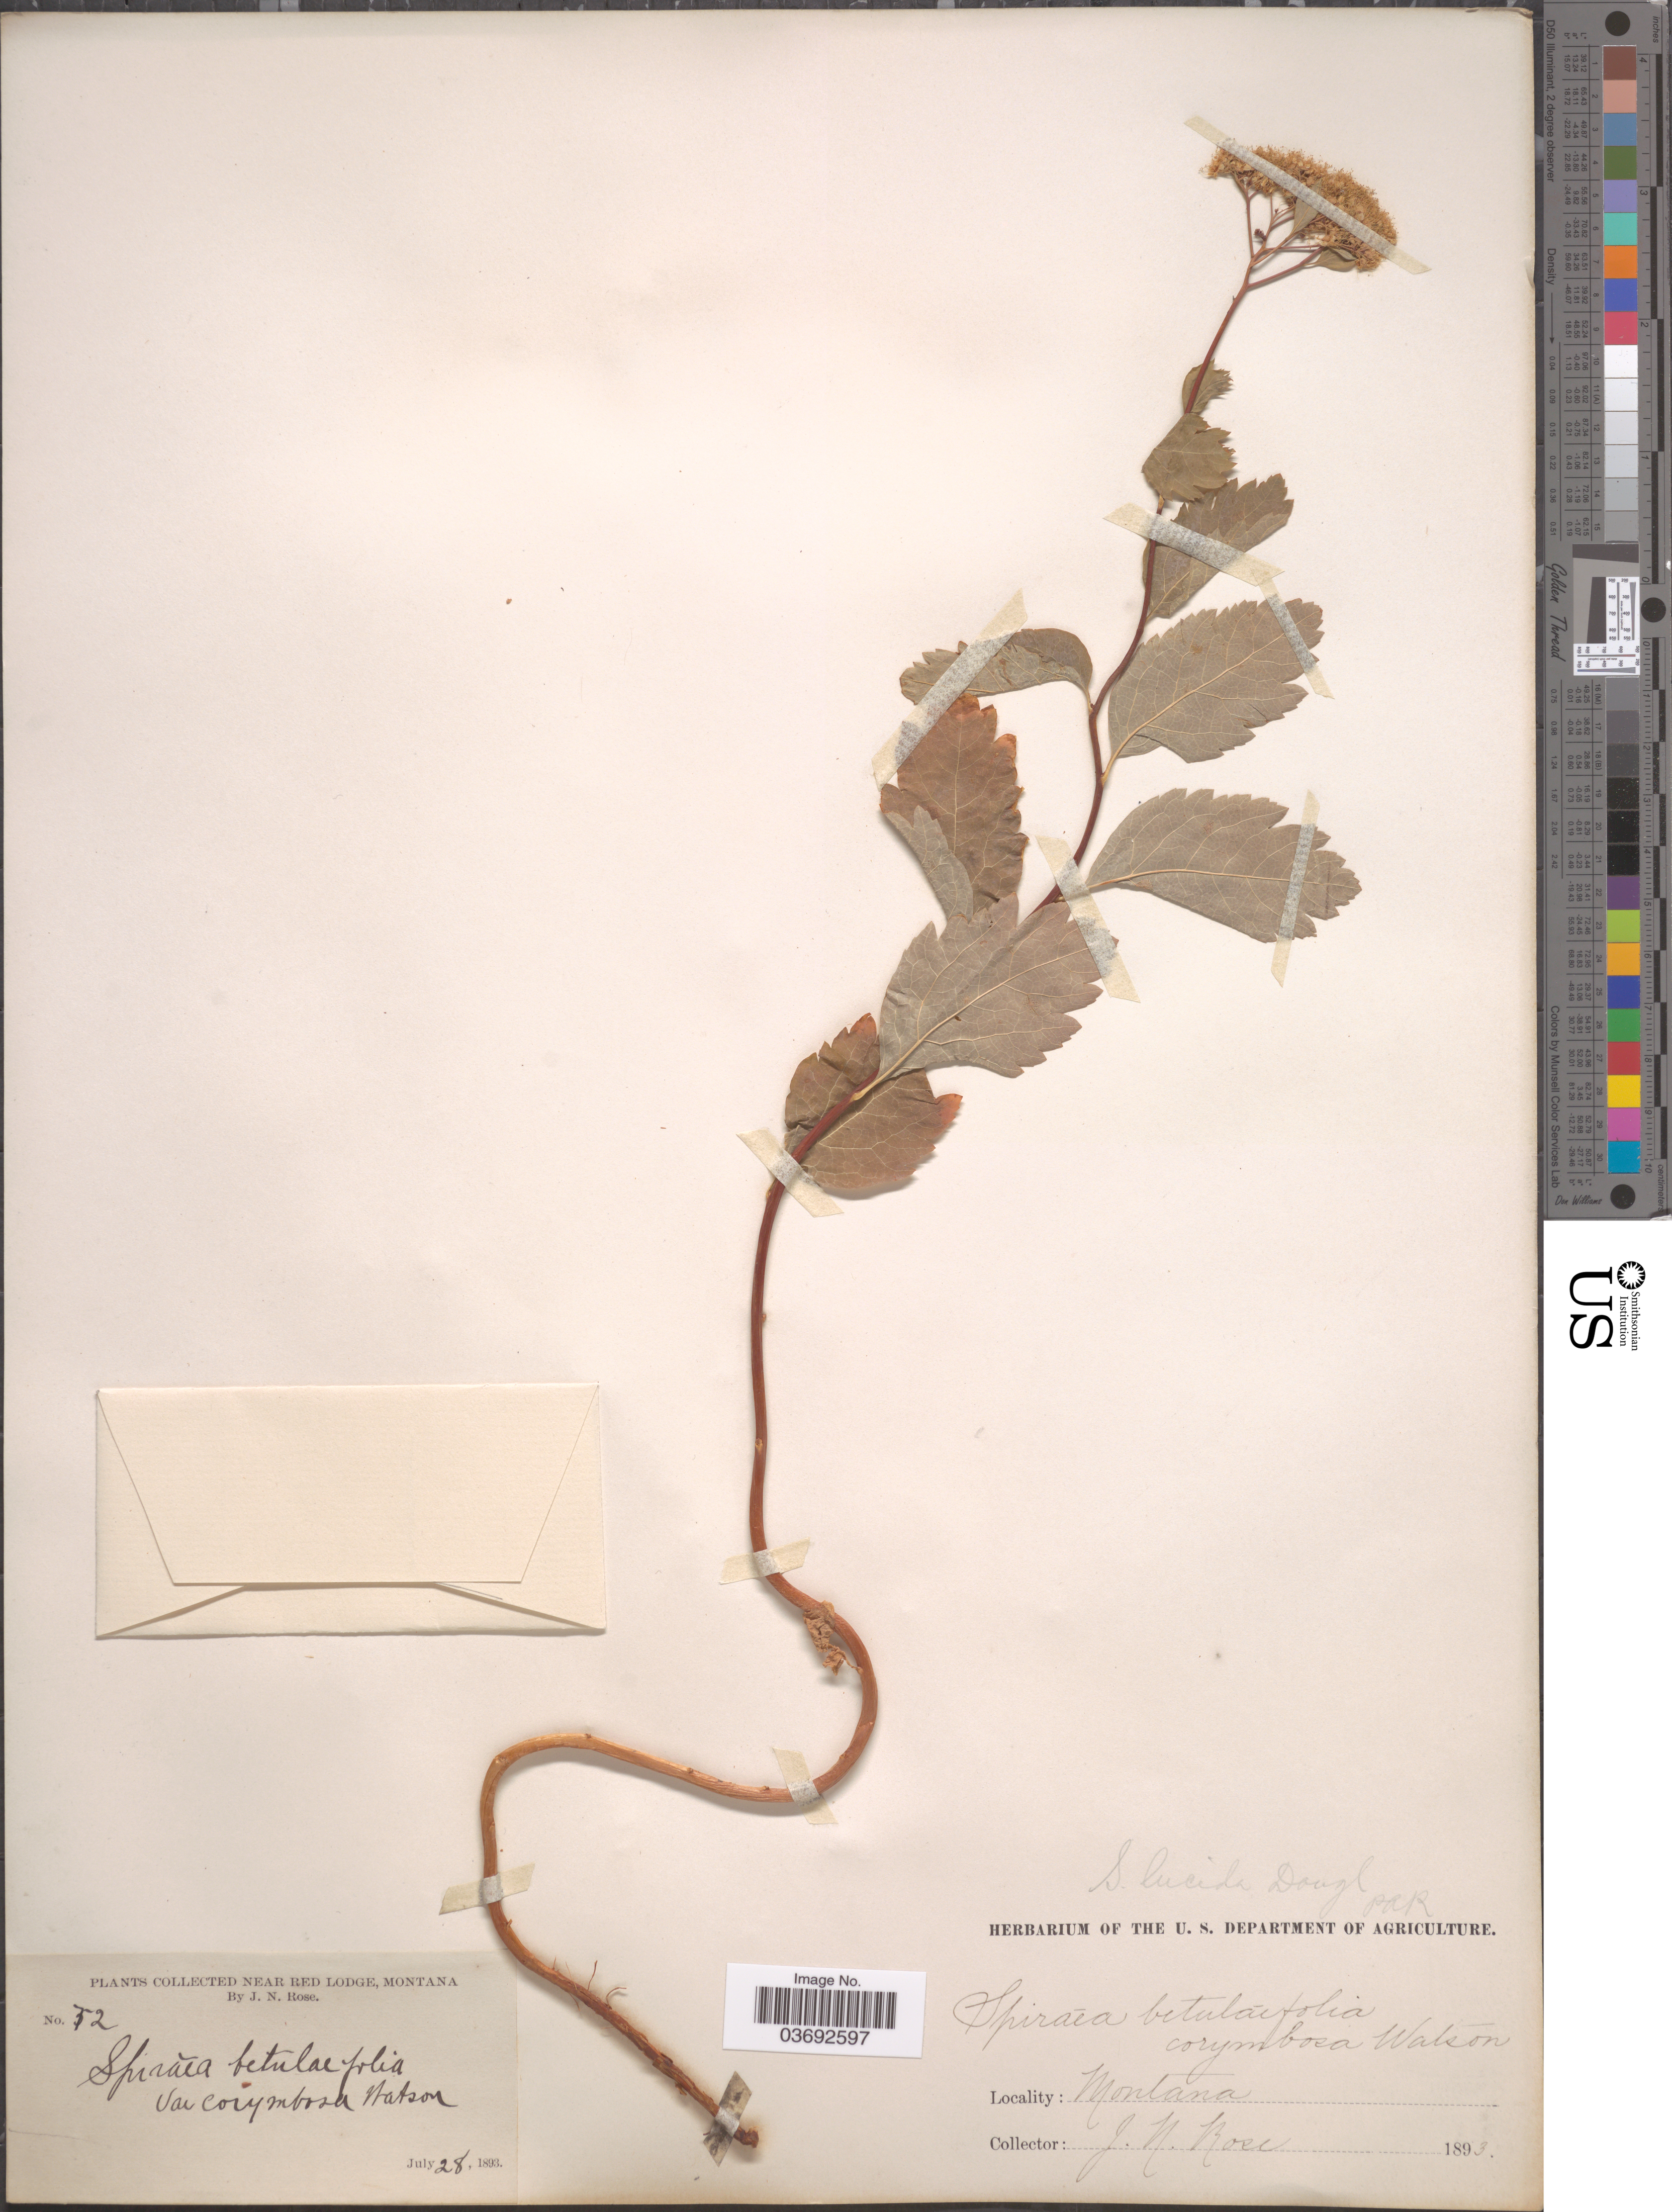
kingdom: Plantae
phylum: Tracheophyta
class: Magnoliopsida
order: Rosales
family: Rosaceae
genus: Spiraea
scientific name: Spiraea lucida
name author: Douglas ex Greene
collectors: J. N. Rose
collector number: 52*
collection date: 1893-07-28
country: United States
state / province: Montana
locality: Near Red Lodge.